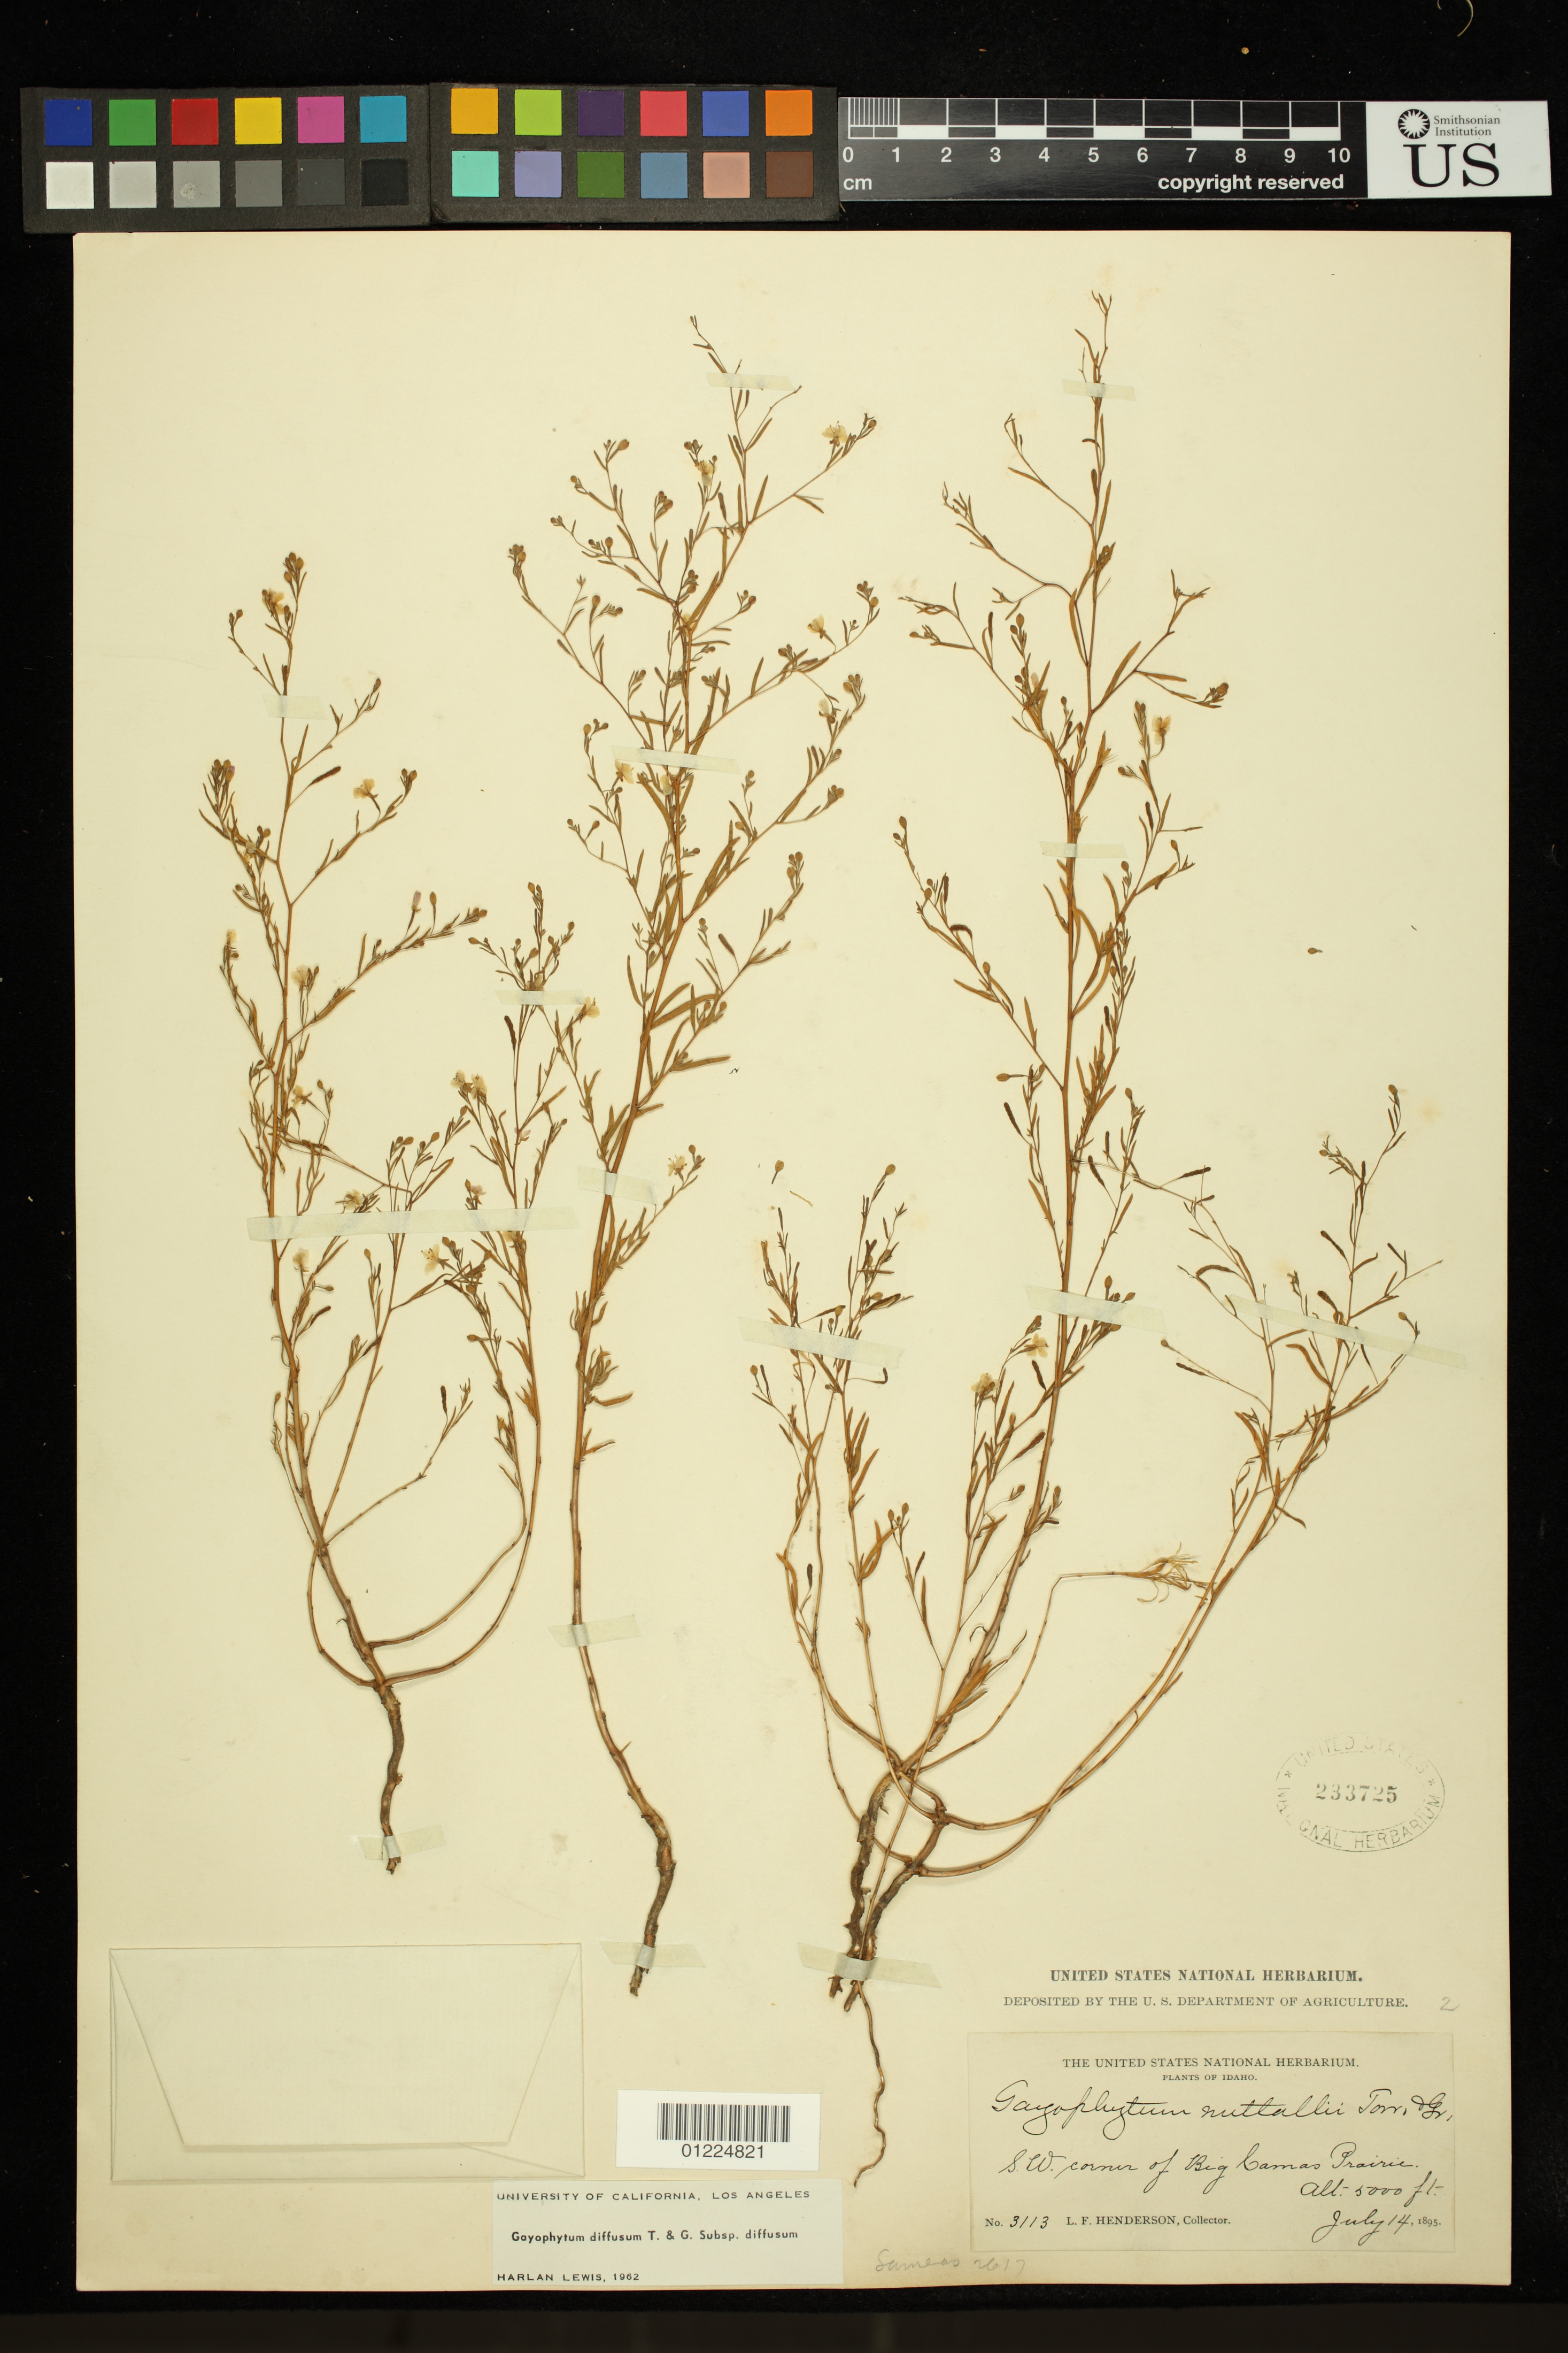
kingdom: Plantae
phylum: Tracheophyta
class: Magnoliopsida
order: Myrtales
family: Onagraceae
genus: Gayophytum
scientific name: Gayophytum diffusum subsp. diffusum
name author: Torr. & A. Gray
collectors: L. F. Henderson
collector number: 3113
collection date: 1895-07-14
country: United States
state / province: Idaho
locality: S.W. corner of Big Camas Prairie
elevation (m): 1524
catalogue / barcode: US 233725